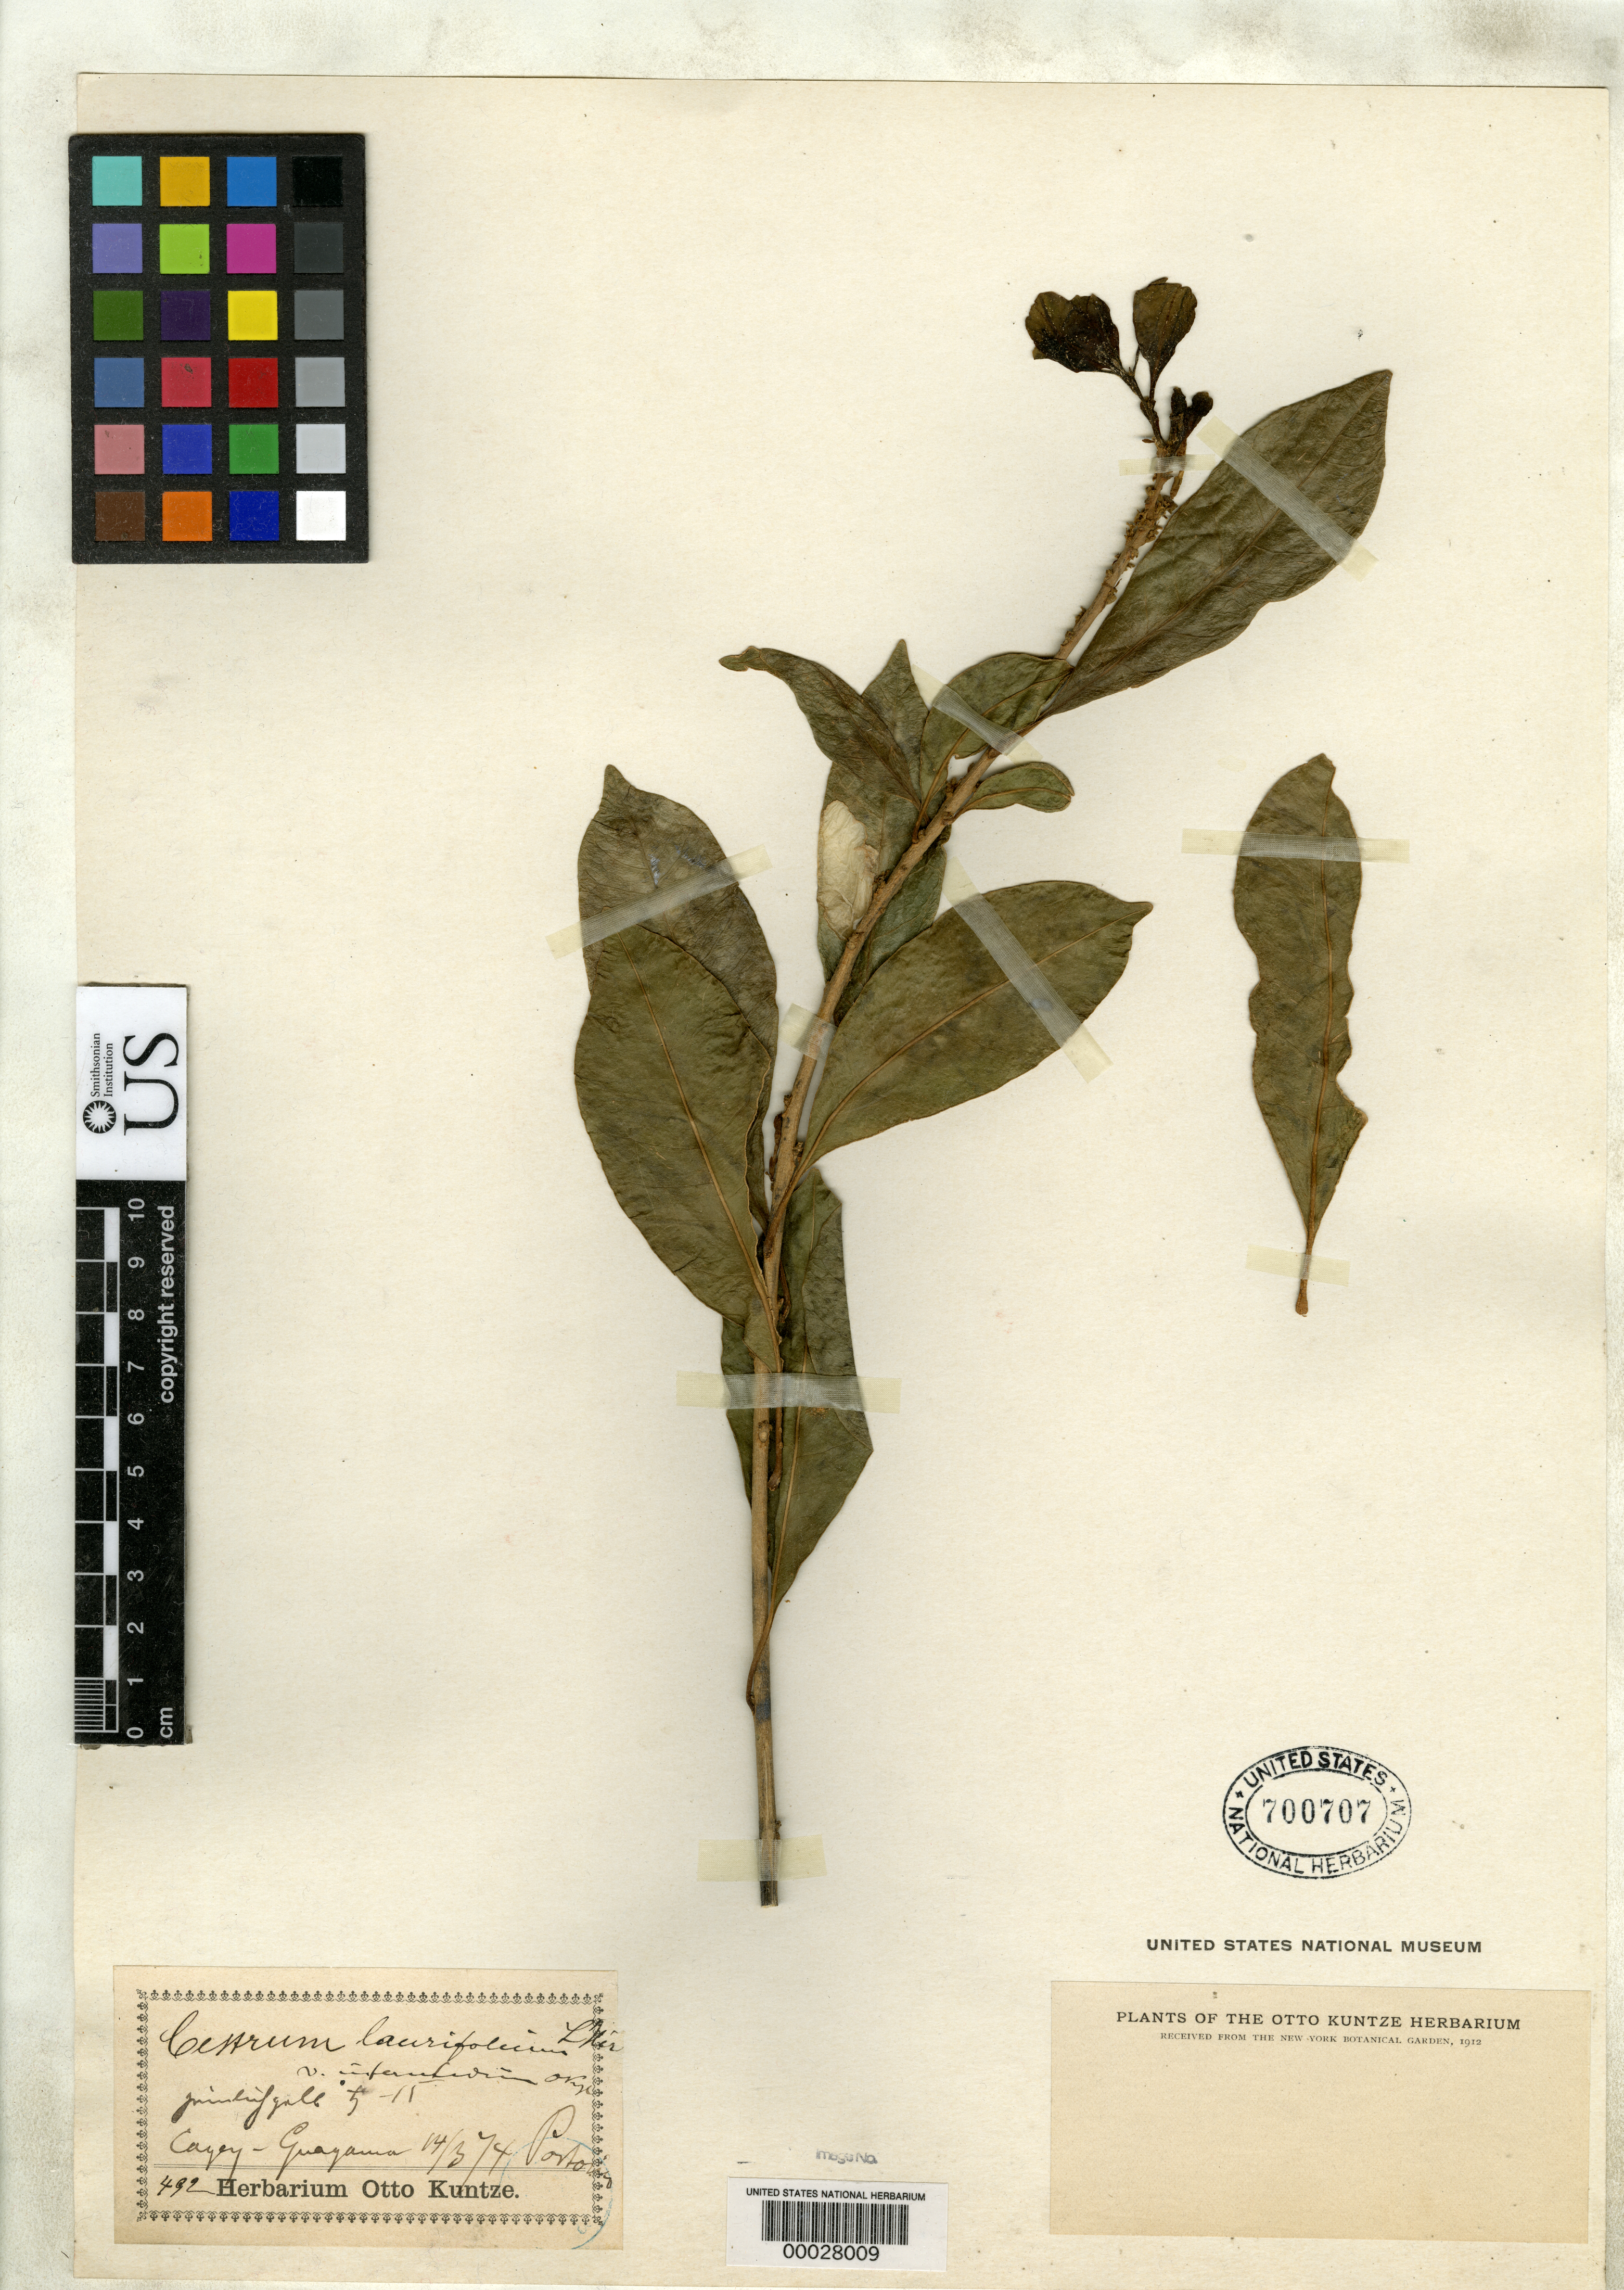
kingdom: Plantae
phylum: Tracheophyta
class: Magnoliopsida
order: Solanales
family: Solanaceae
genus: Cestrum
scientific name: Cestrum laurifolium var. intermedium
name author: Kuntze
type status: Type Collection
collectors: C.E.O. Kuntze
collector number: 492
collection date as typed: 14 Mar 1874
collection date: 1874-03-14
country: Puerto Rico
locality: Cayey-Guayama, Portorico.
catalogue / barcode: US 700707